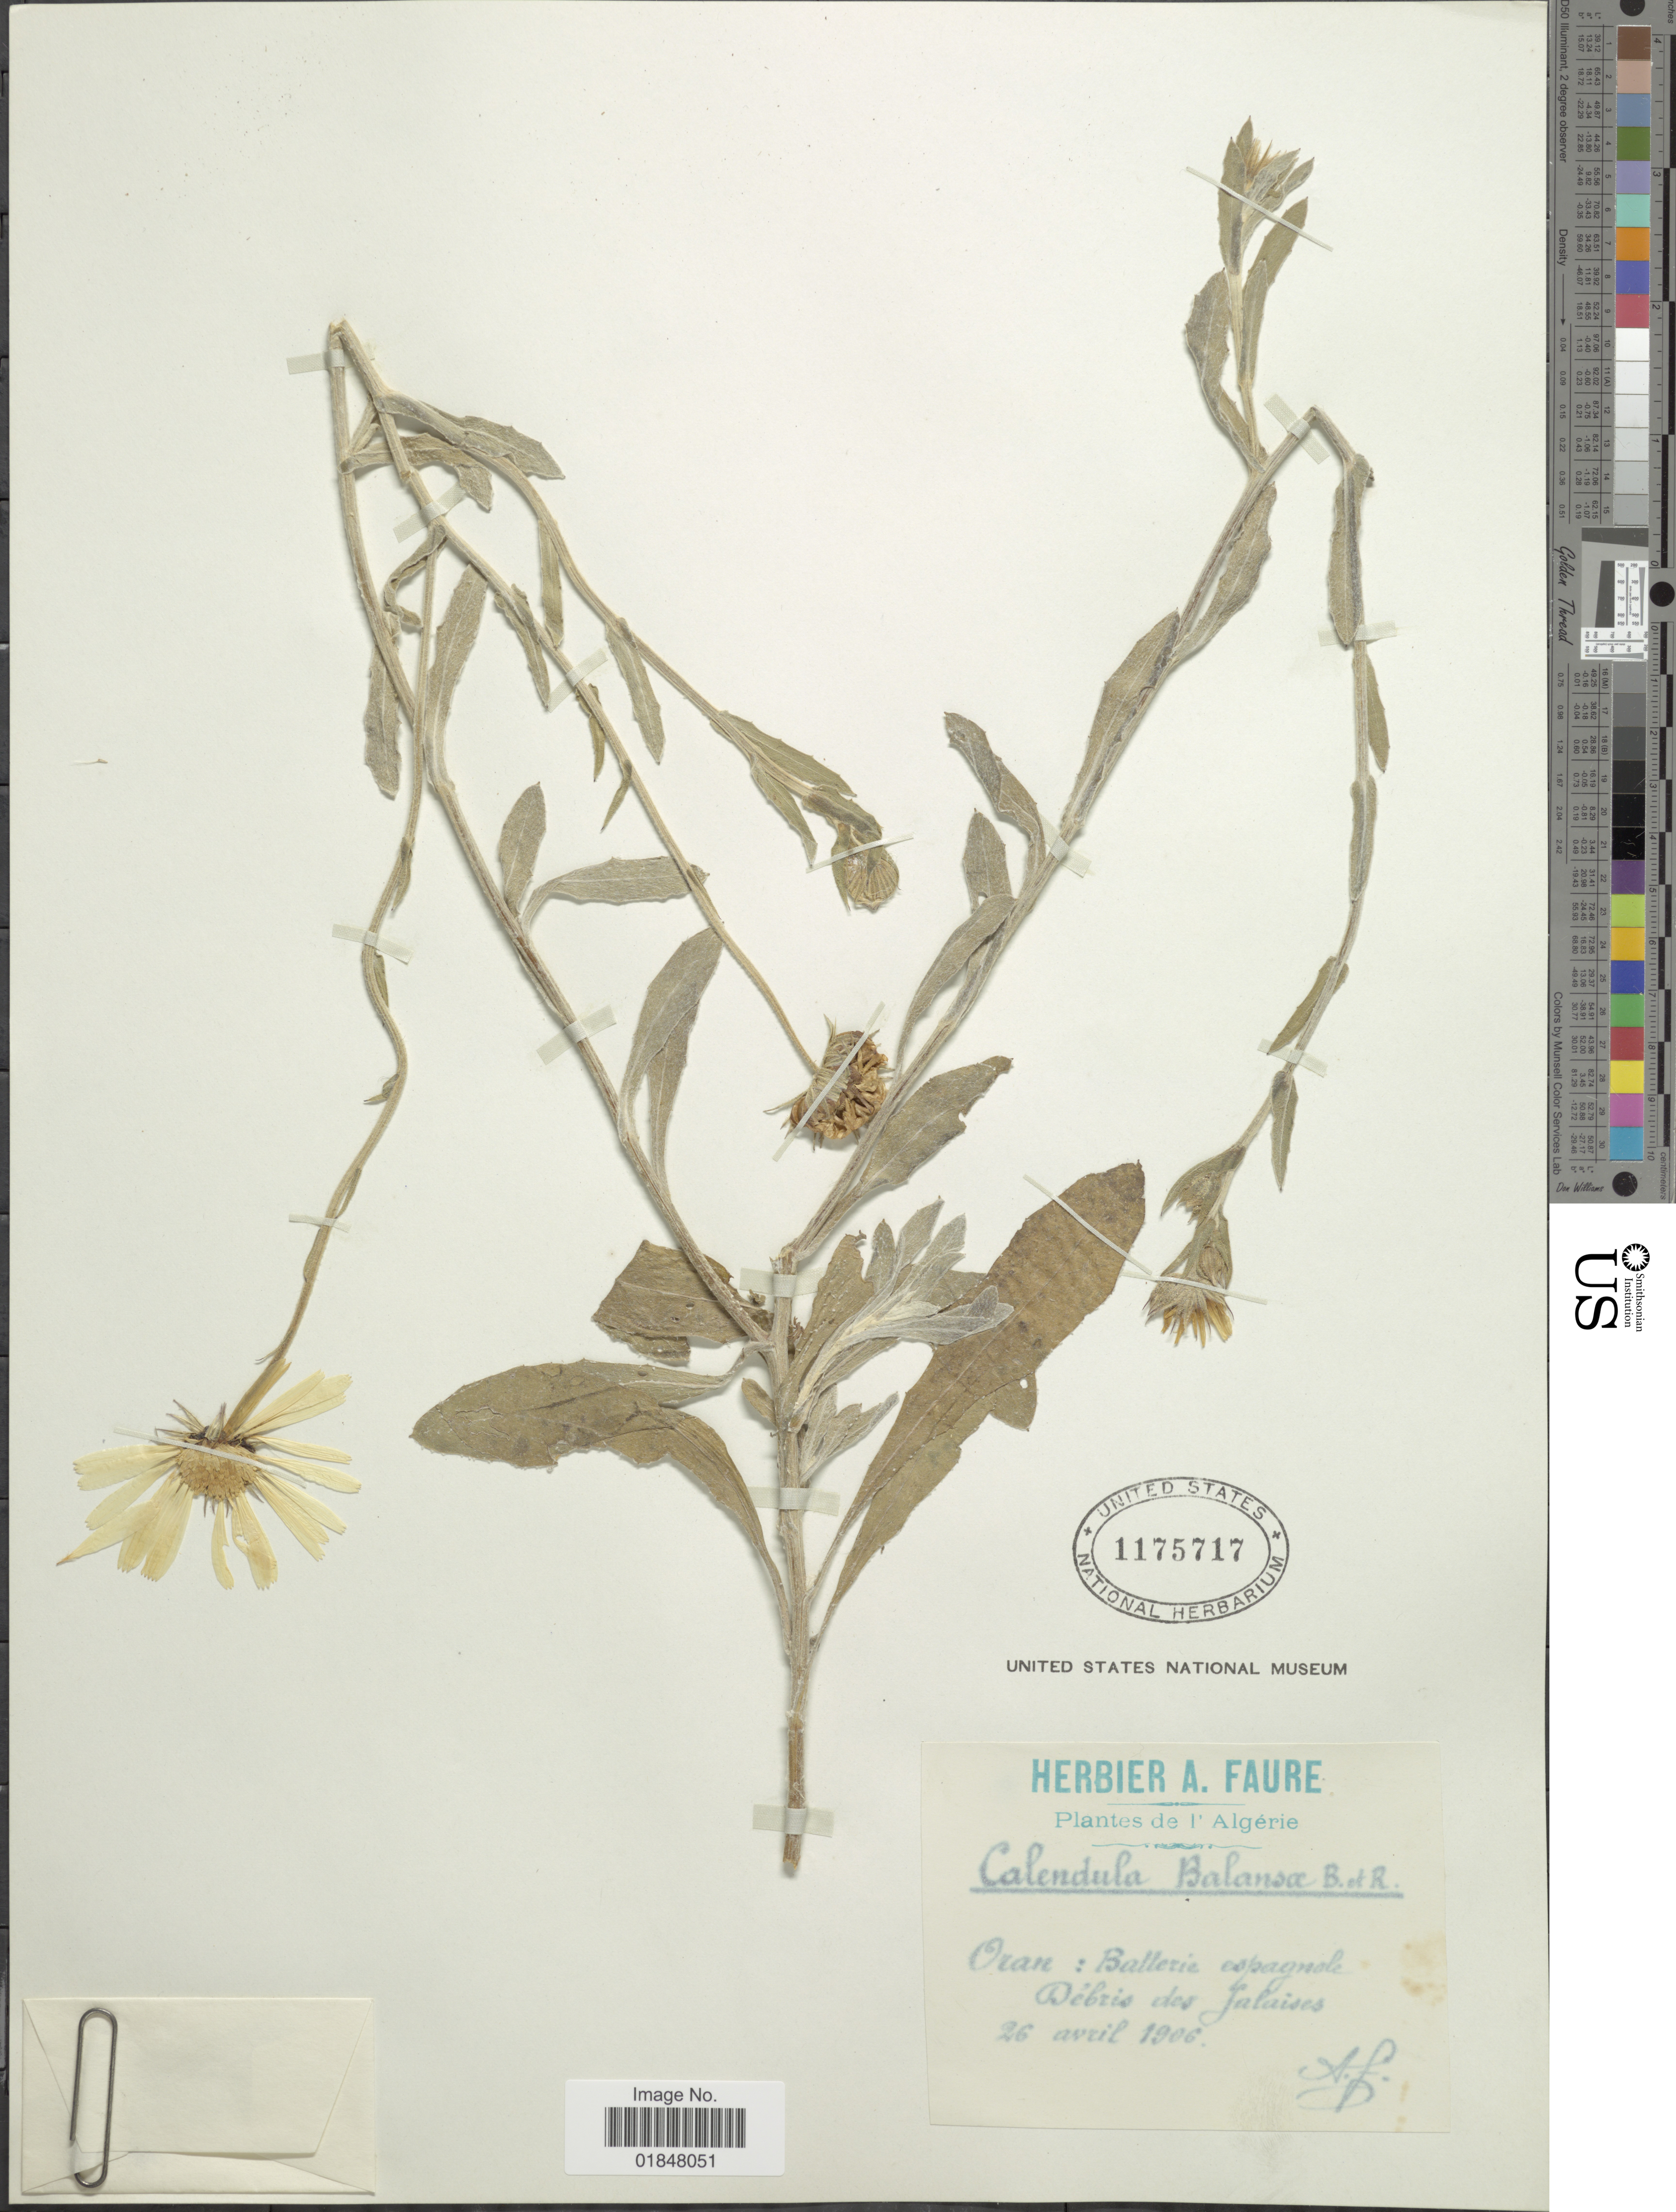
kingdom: Plantae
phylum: Tracheophyta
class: Magnoliopsida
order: Asterales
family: Asteraceae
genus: Calendula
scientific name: Calendula suffruticosa subsp. balansae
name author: (Boiss. & Reut.) Ohle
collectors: A. Faure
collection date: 1906-04-26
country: Algeria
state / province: Oran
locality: Ballerie espagnole, Debris des Jalaises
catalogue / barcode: US 1175717